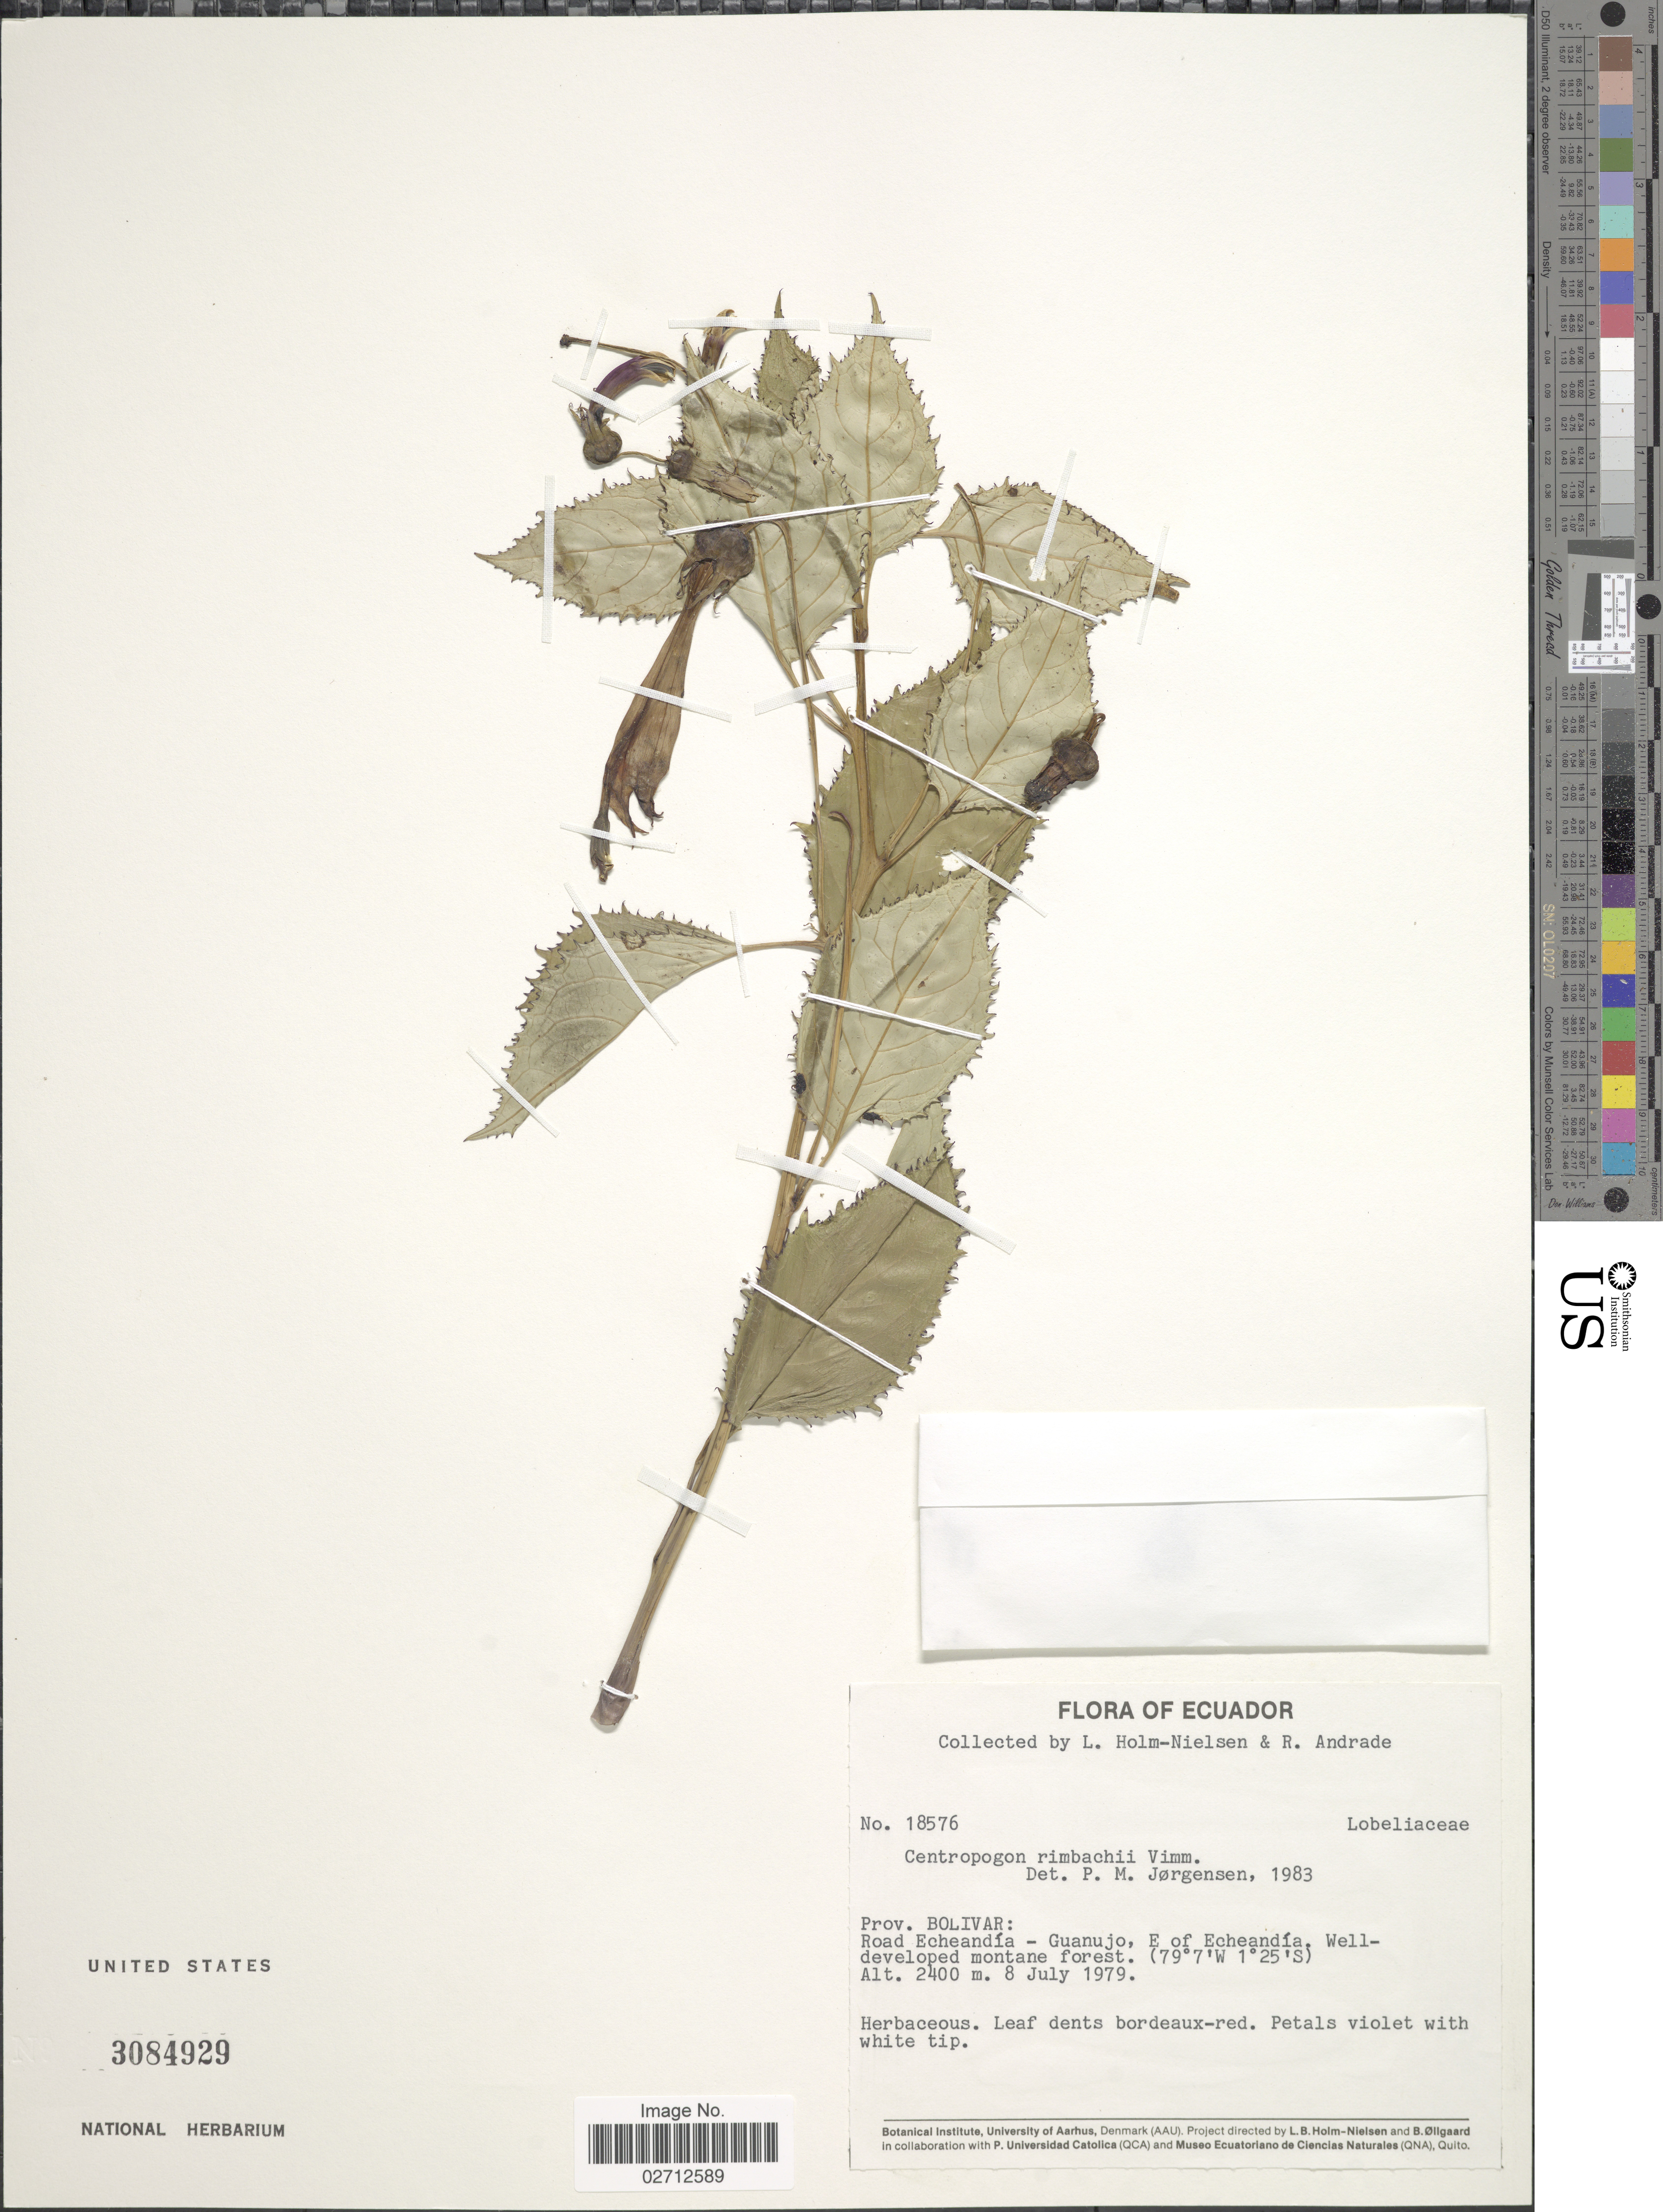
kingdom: Plantae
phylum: Tracheophyta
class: Magnoliopsida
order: Asterales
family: Campanulaceae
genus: Centropogon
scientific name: Centropogon riparius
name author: E. Wimm.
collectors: L. Holm-Nielsen & R. Andrade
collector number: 18576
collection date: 1979-07-08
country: Ecuador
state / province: Bolívar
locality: Road Echeandía - Guanujo, E of Echeandía, Well developed montane forest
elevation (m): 2400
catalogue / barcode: US 3084929